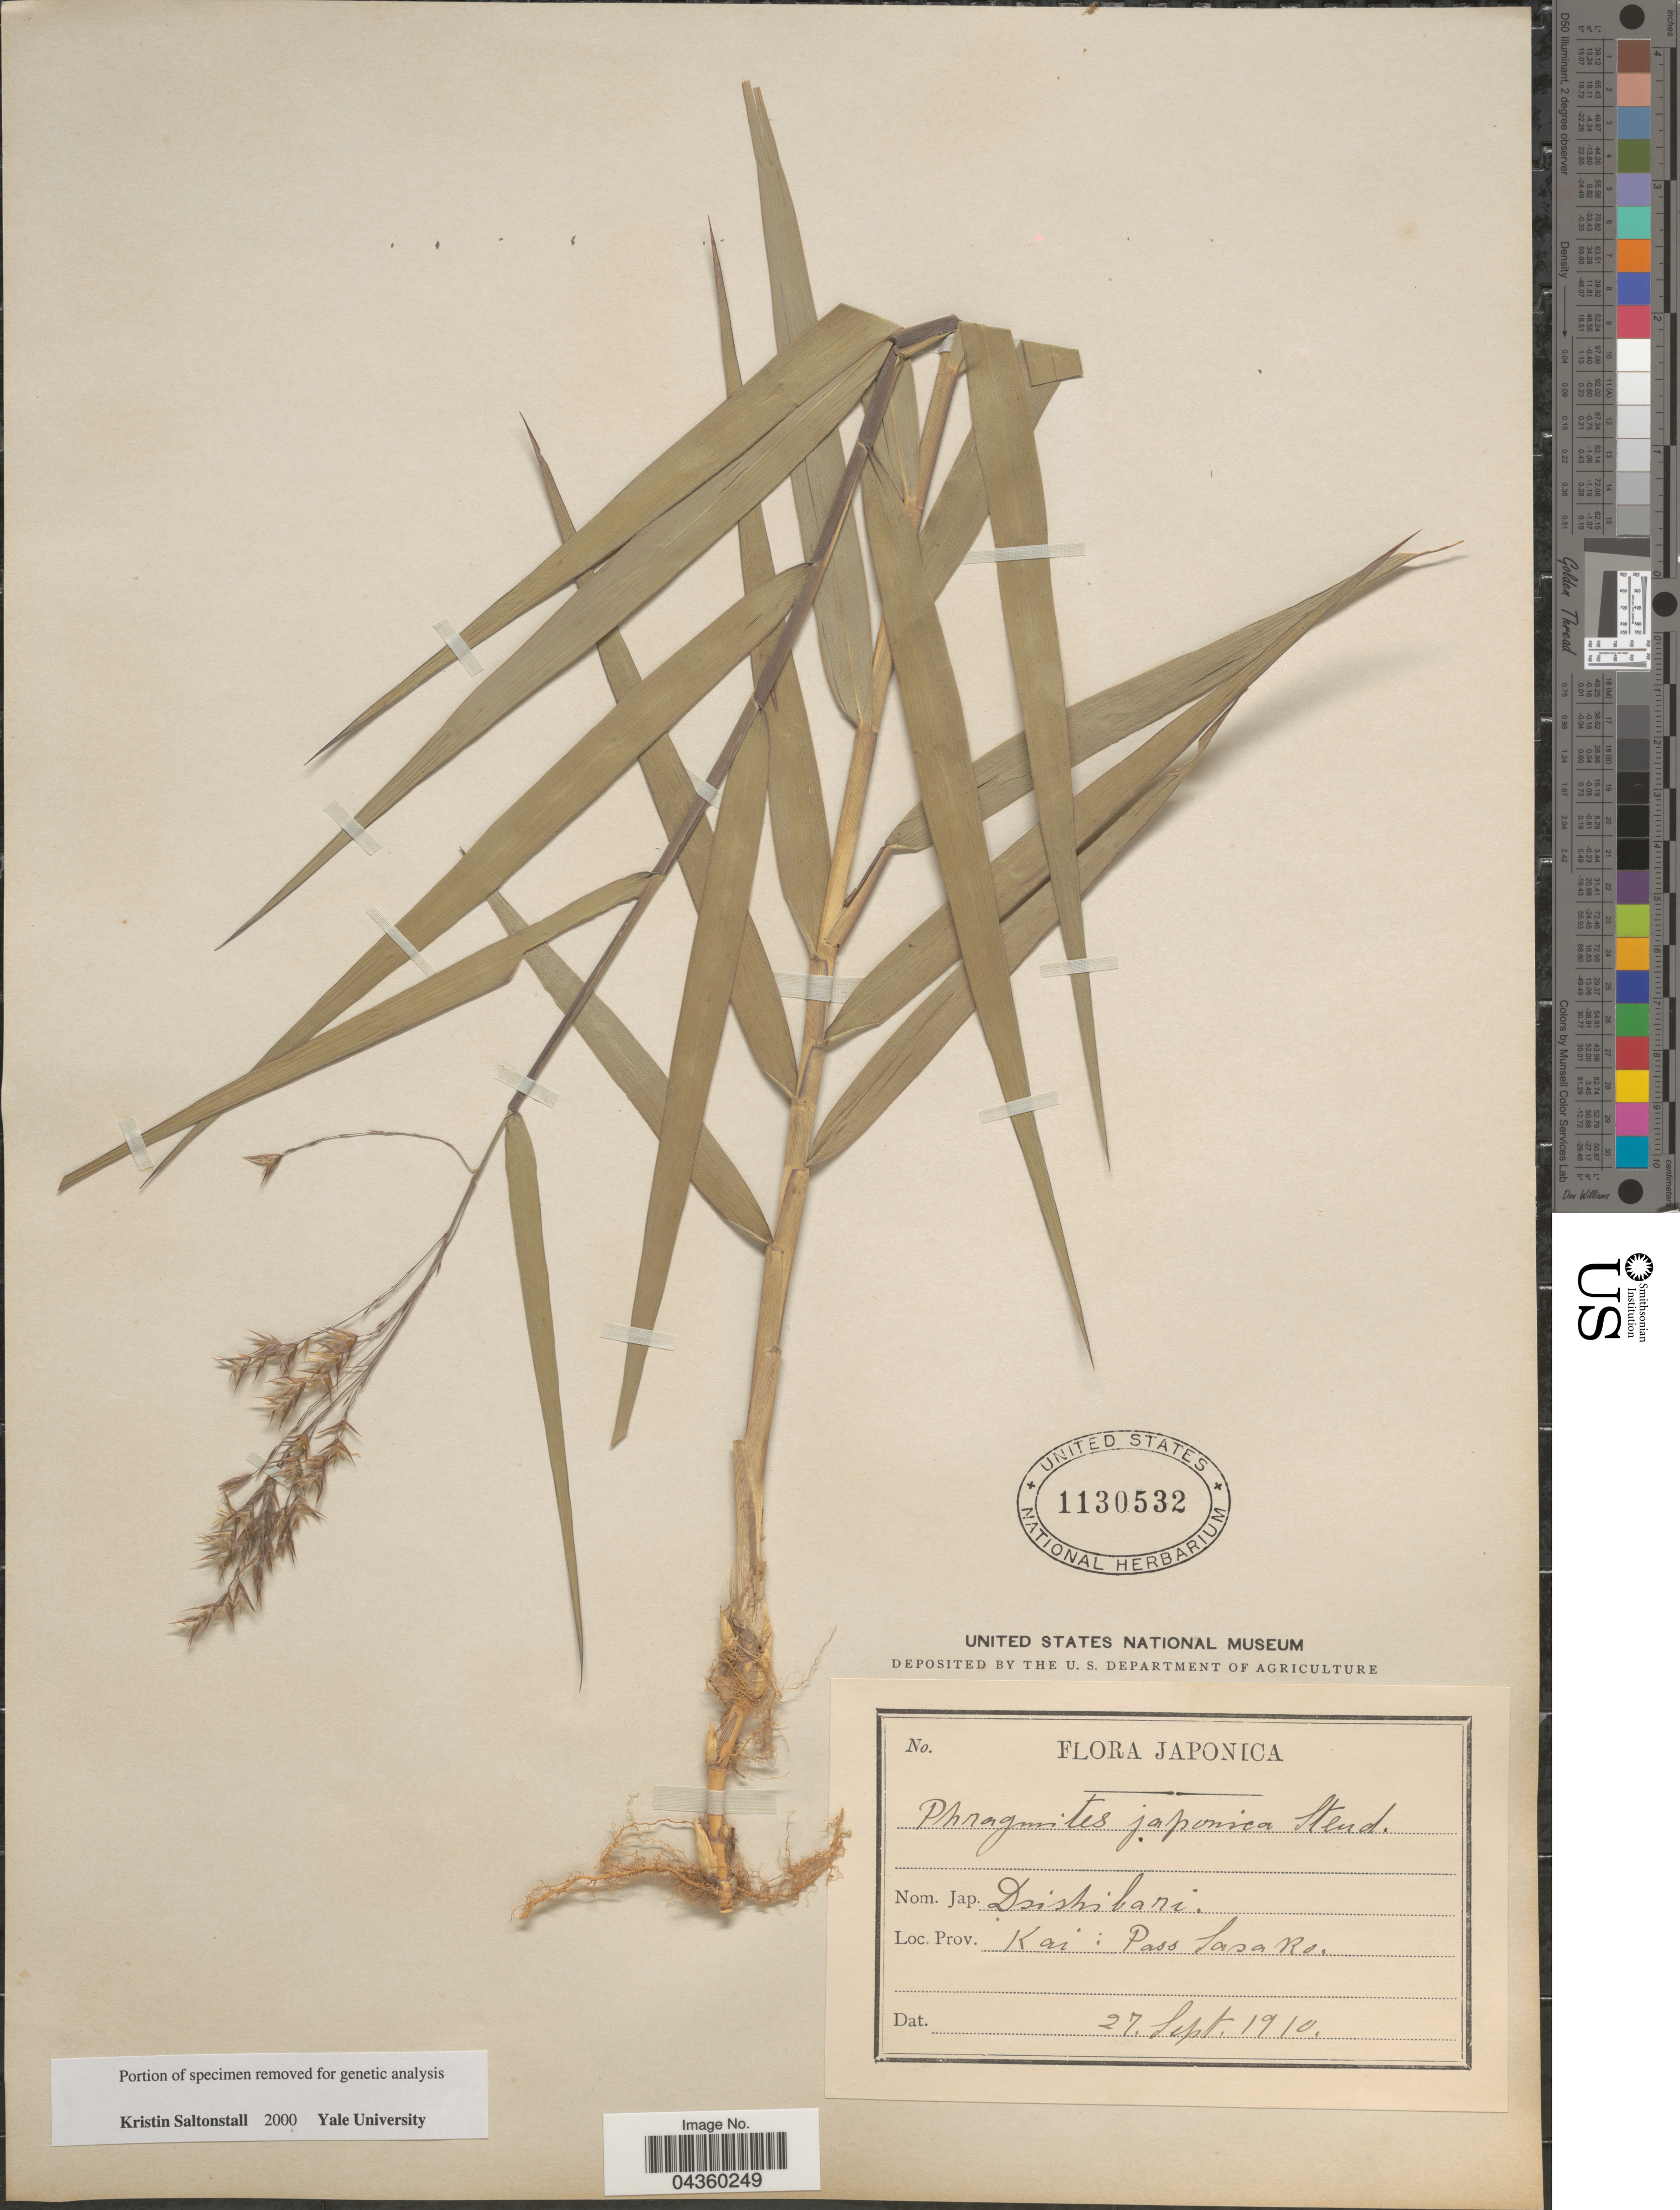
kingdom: Plantae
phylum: Tracheophyta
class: Liliopsida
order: Poales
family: Poaceae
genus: Phragmites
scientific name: Phragmites japonicus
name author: Steud.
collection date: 1910-09-27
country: Japan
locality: Japonica. Prov. Kai : Pass Sasako.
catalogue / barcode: US 1130532